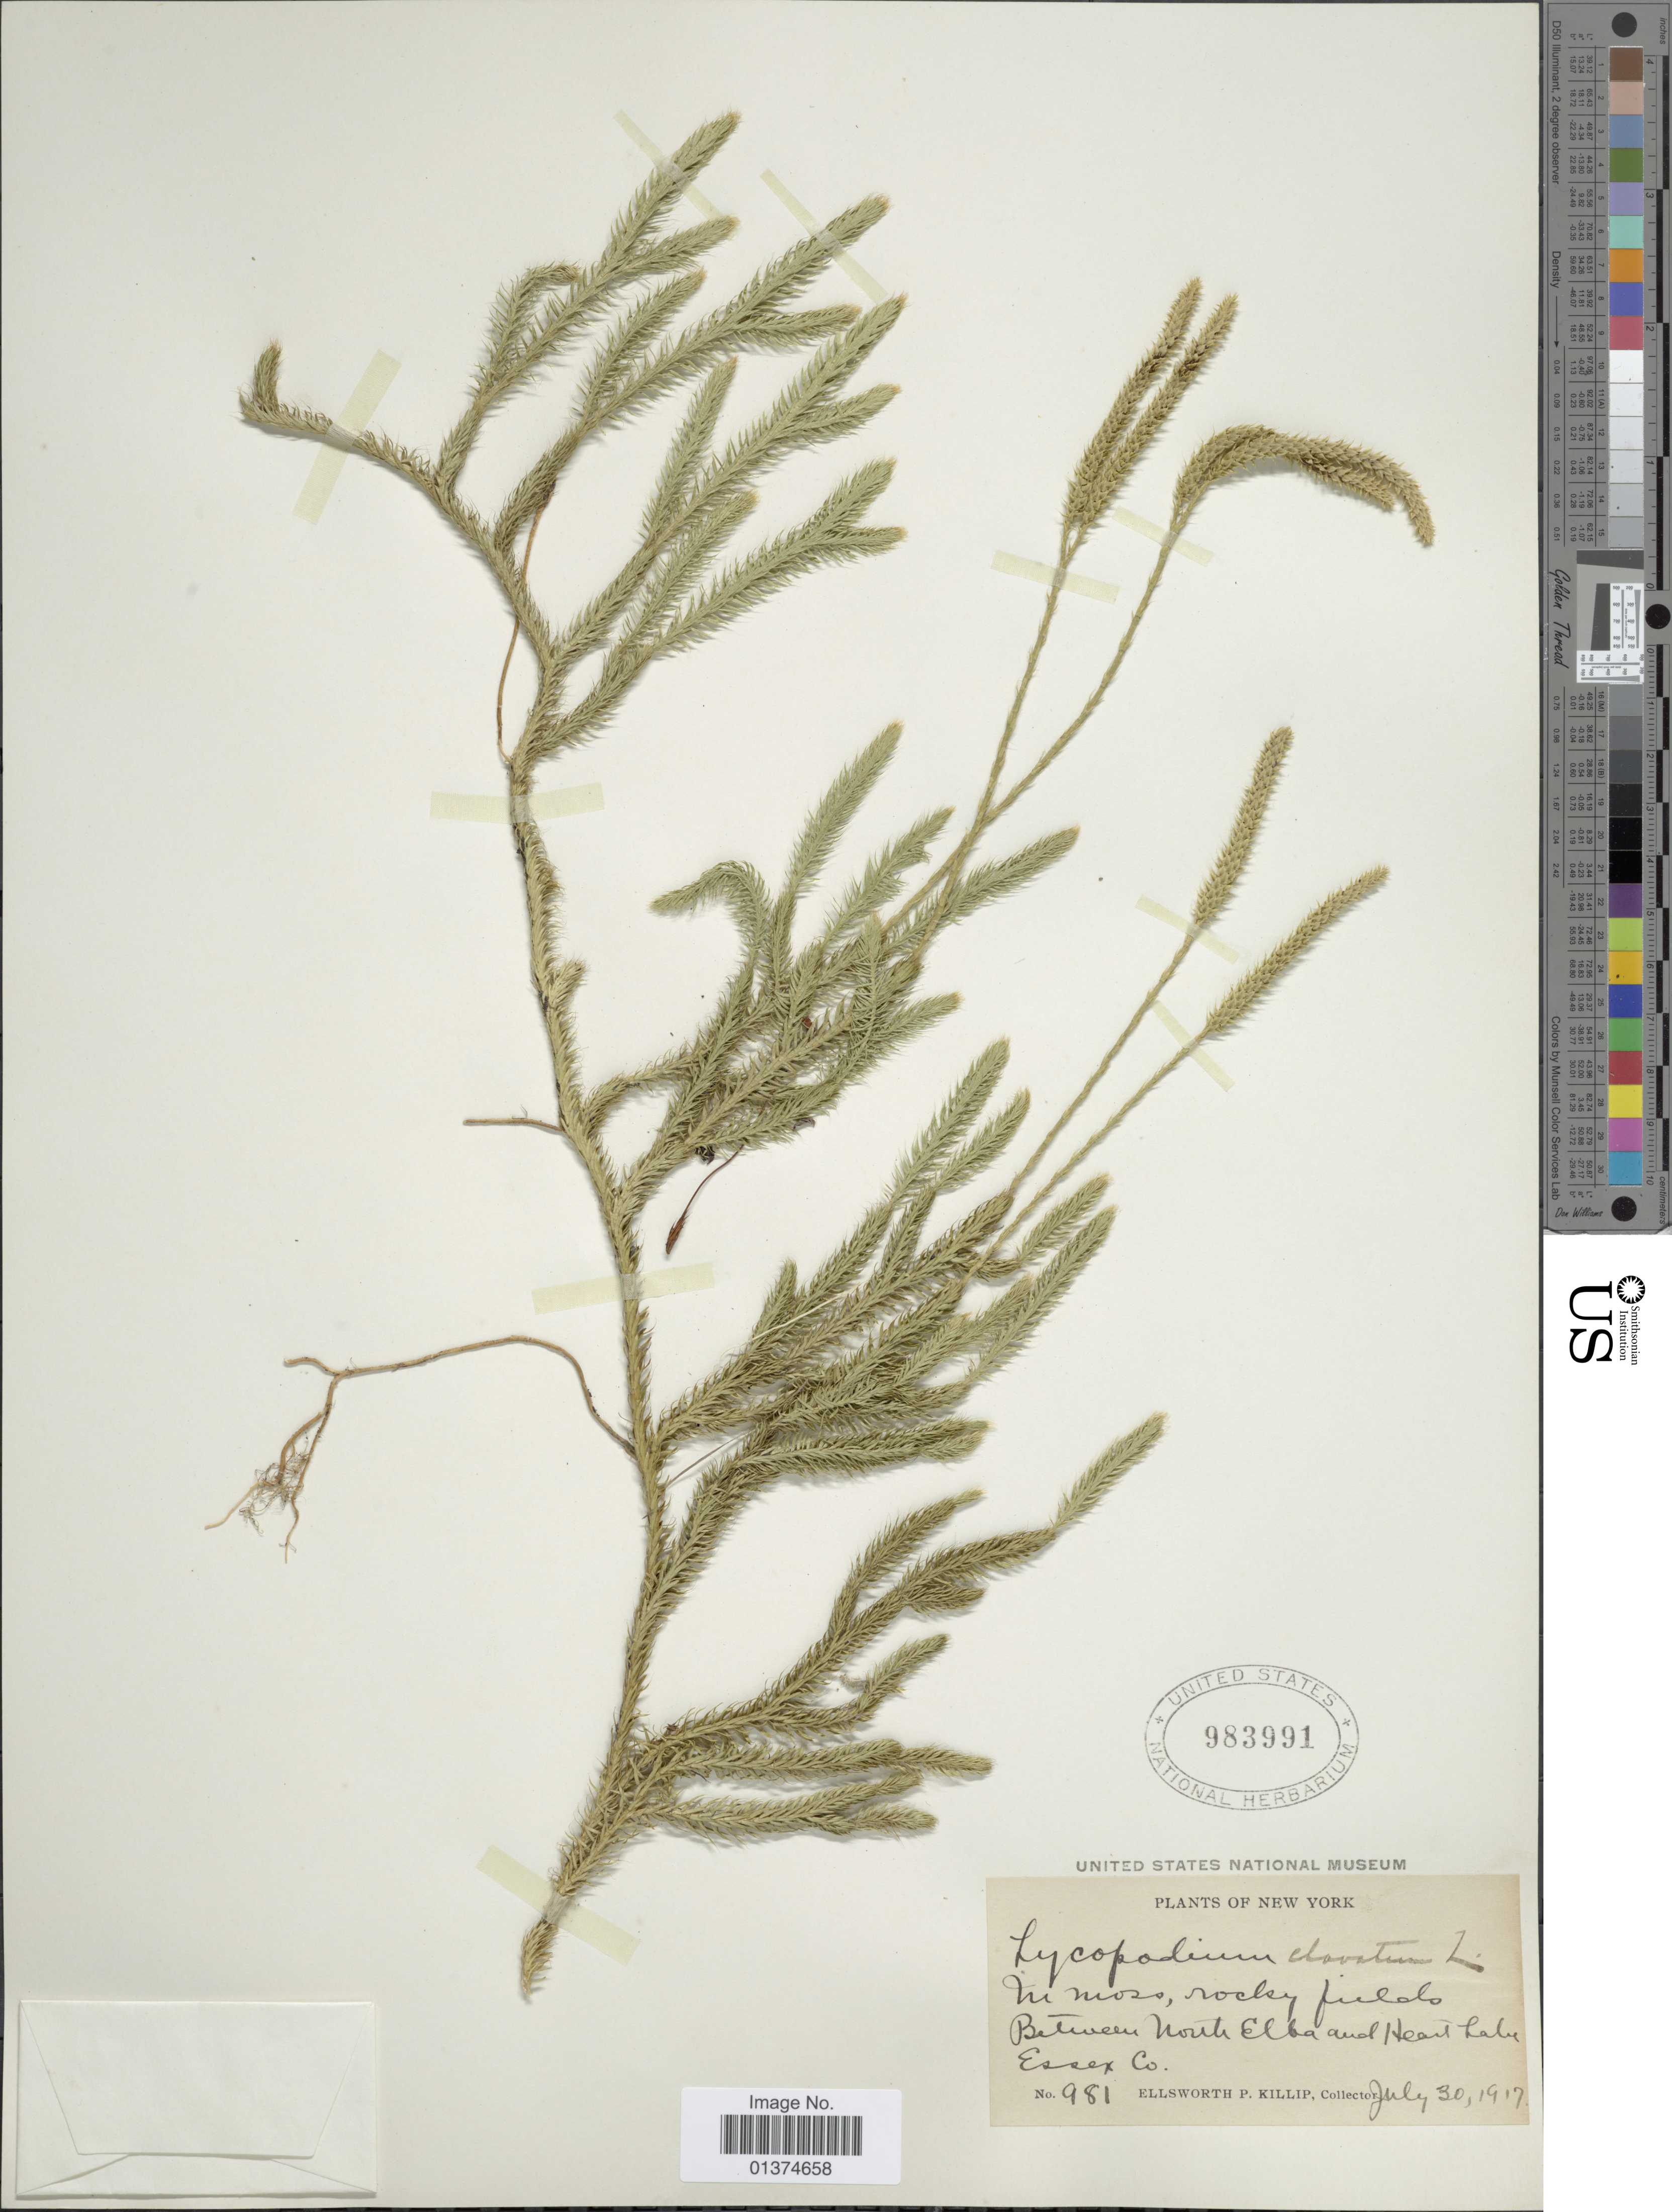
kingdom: Plantae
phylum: Tracheophyta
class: Lycopodiopsida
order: Lycopodiales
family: Lycopodiaceae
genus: Lycopodium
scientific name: Lycopodium clavatum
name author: L.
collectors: E. P. Killip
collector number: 981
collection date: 1917-07-30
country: United States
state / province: New York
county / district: Essex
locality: Rocky fields. Between North Elba and Heart Lake.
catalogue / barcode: US 983991